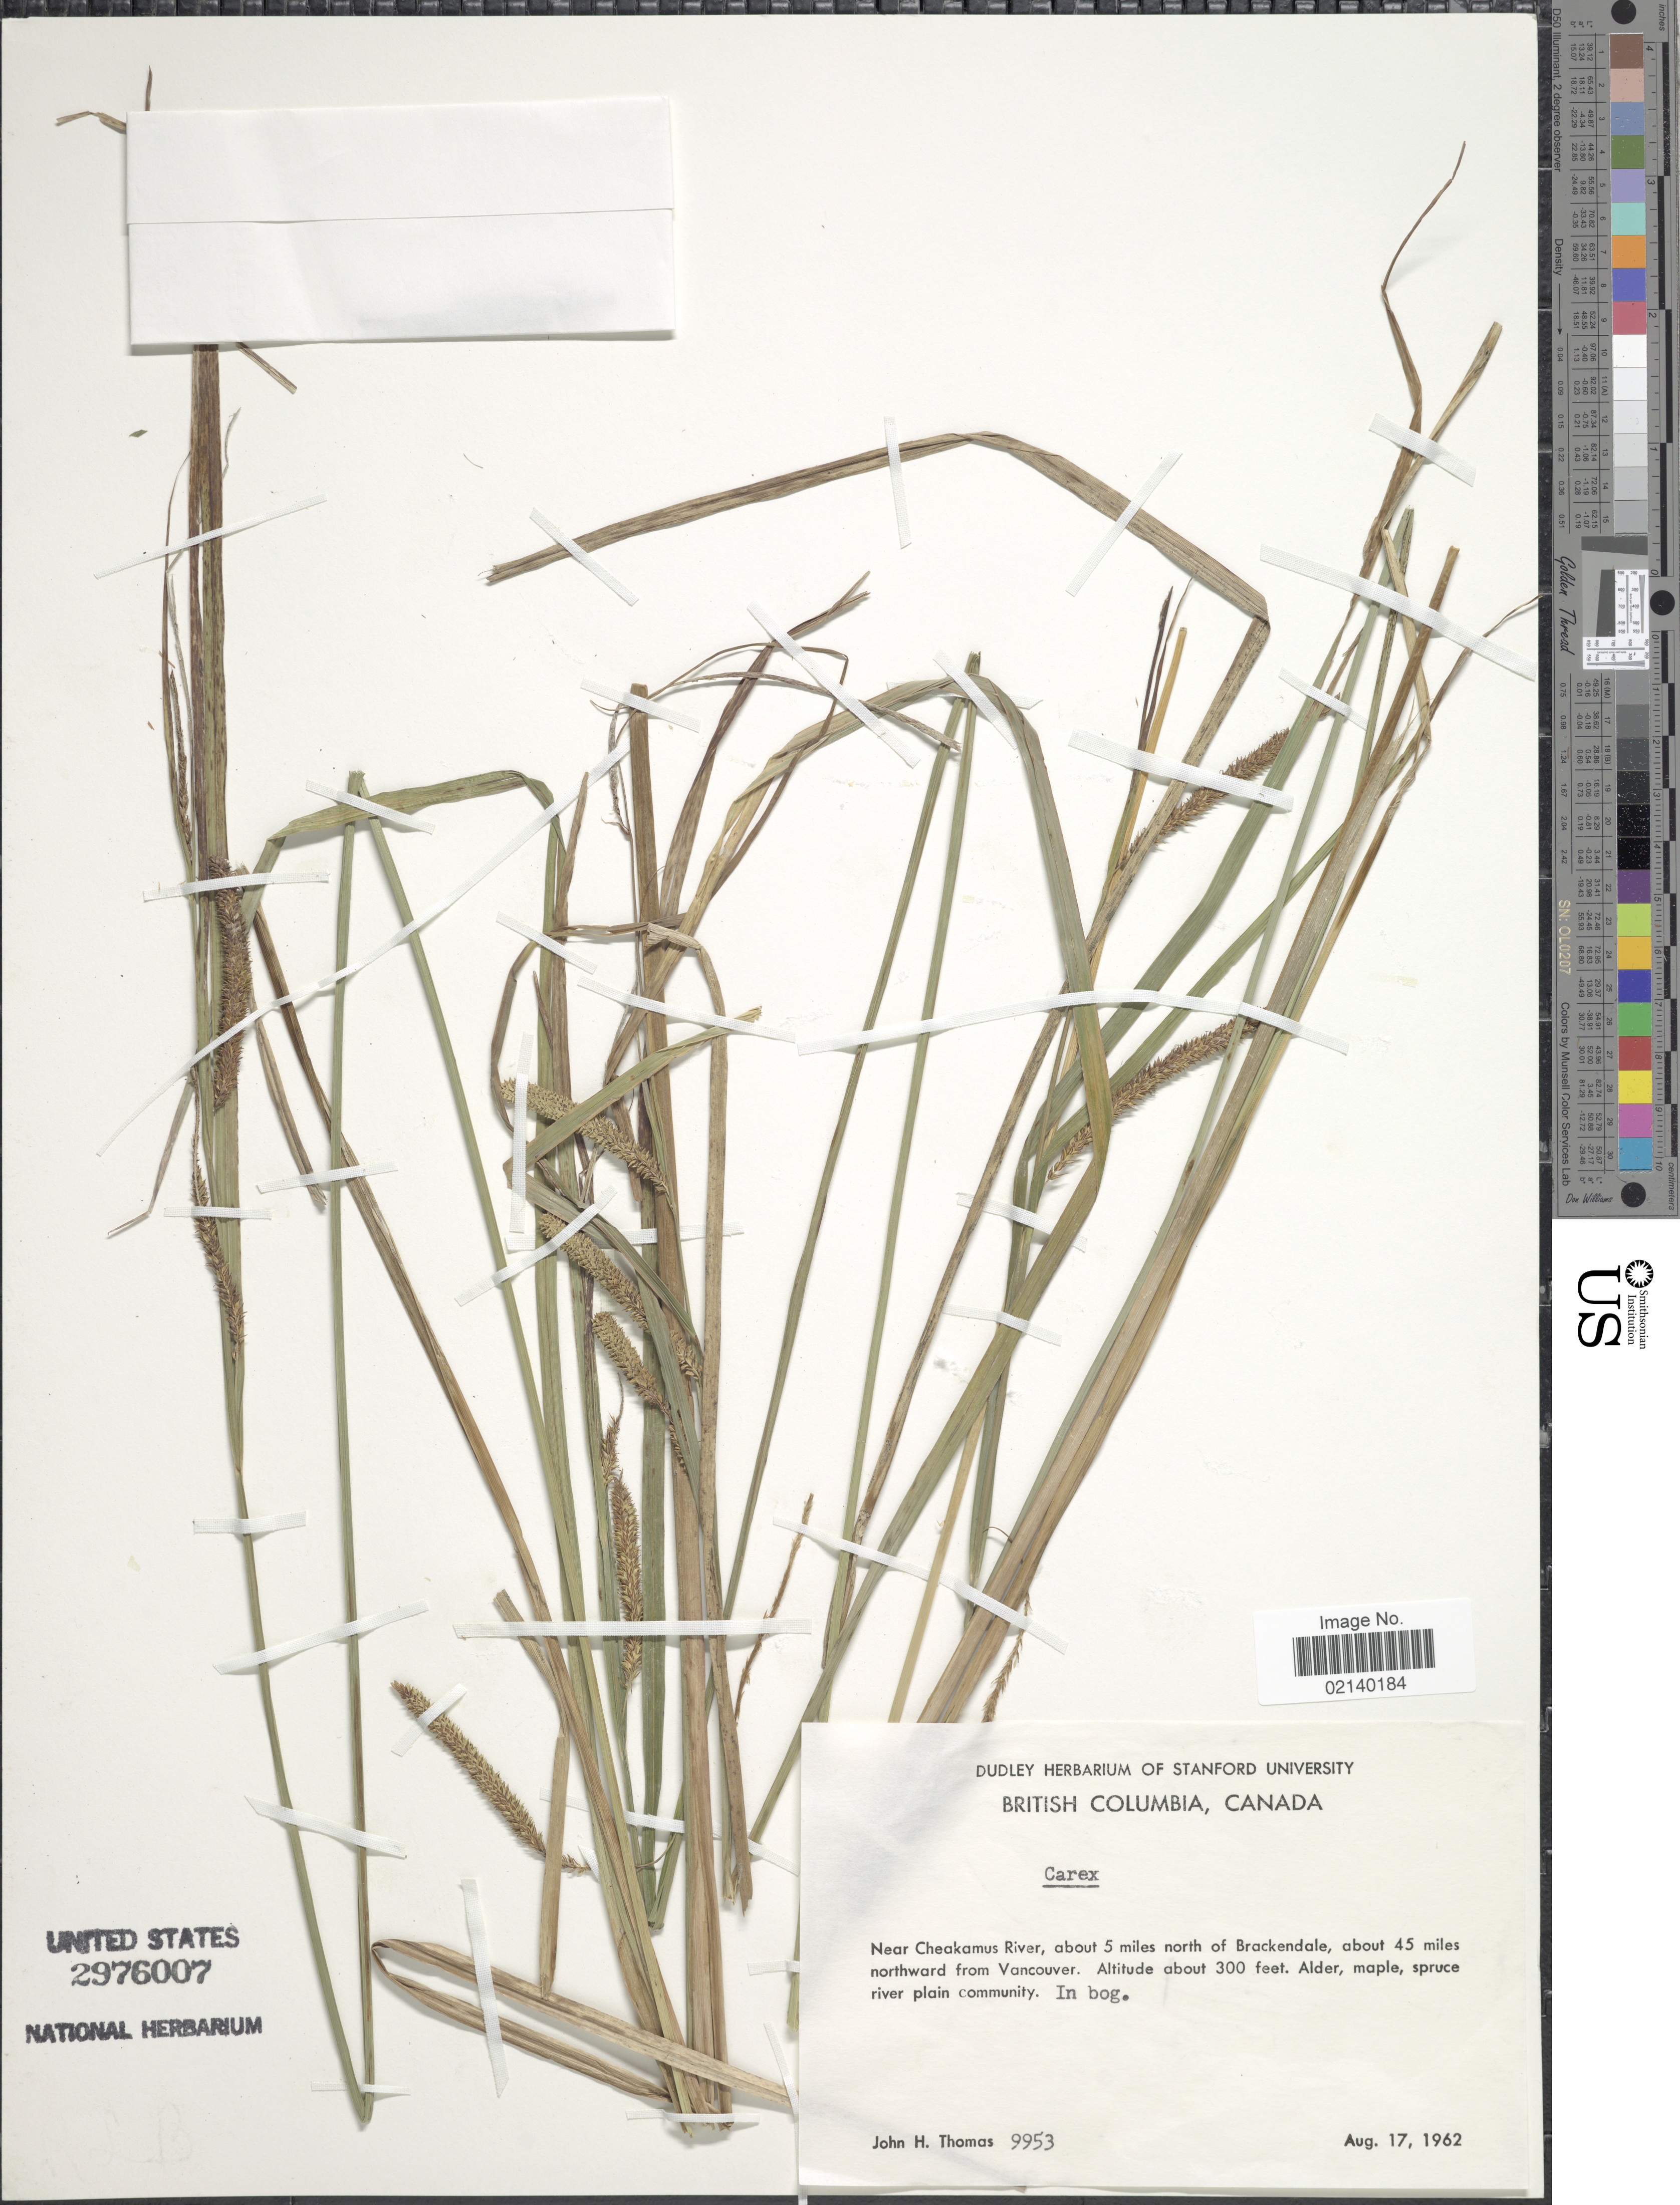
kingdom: Plantae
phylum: Tracheophyta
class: Liliopsida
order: Poales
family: Cyperaceae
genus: Carex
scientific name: Carex sp.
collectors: J. H. Thomas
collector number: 9953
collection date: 1962-08-17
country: Canada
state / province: British Columbia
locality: Near Cheakamus River, about 5 miles north of Brackendale, about 45 miles northward from Vancouver.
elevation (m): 91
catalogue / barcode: US 2976007